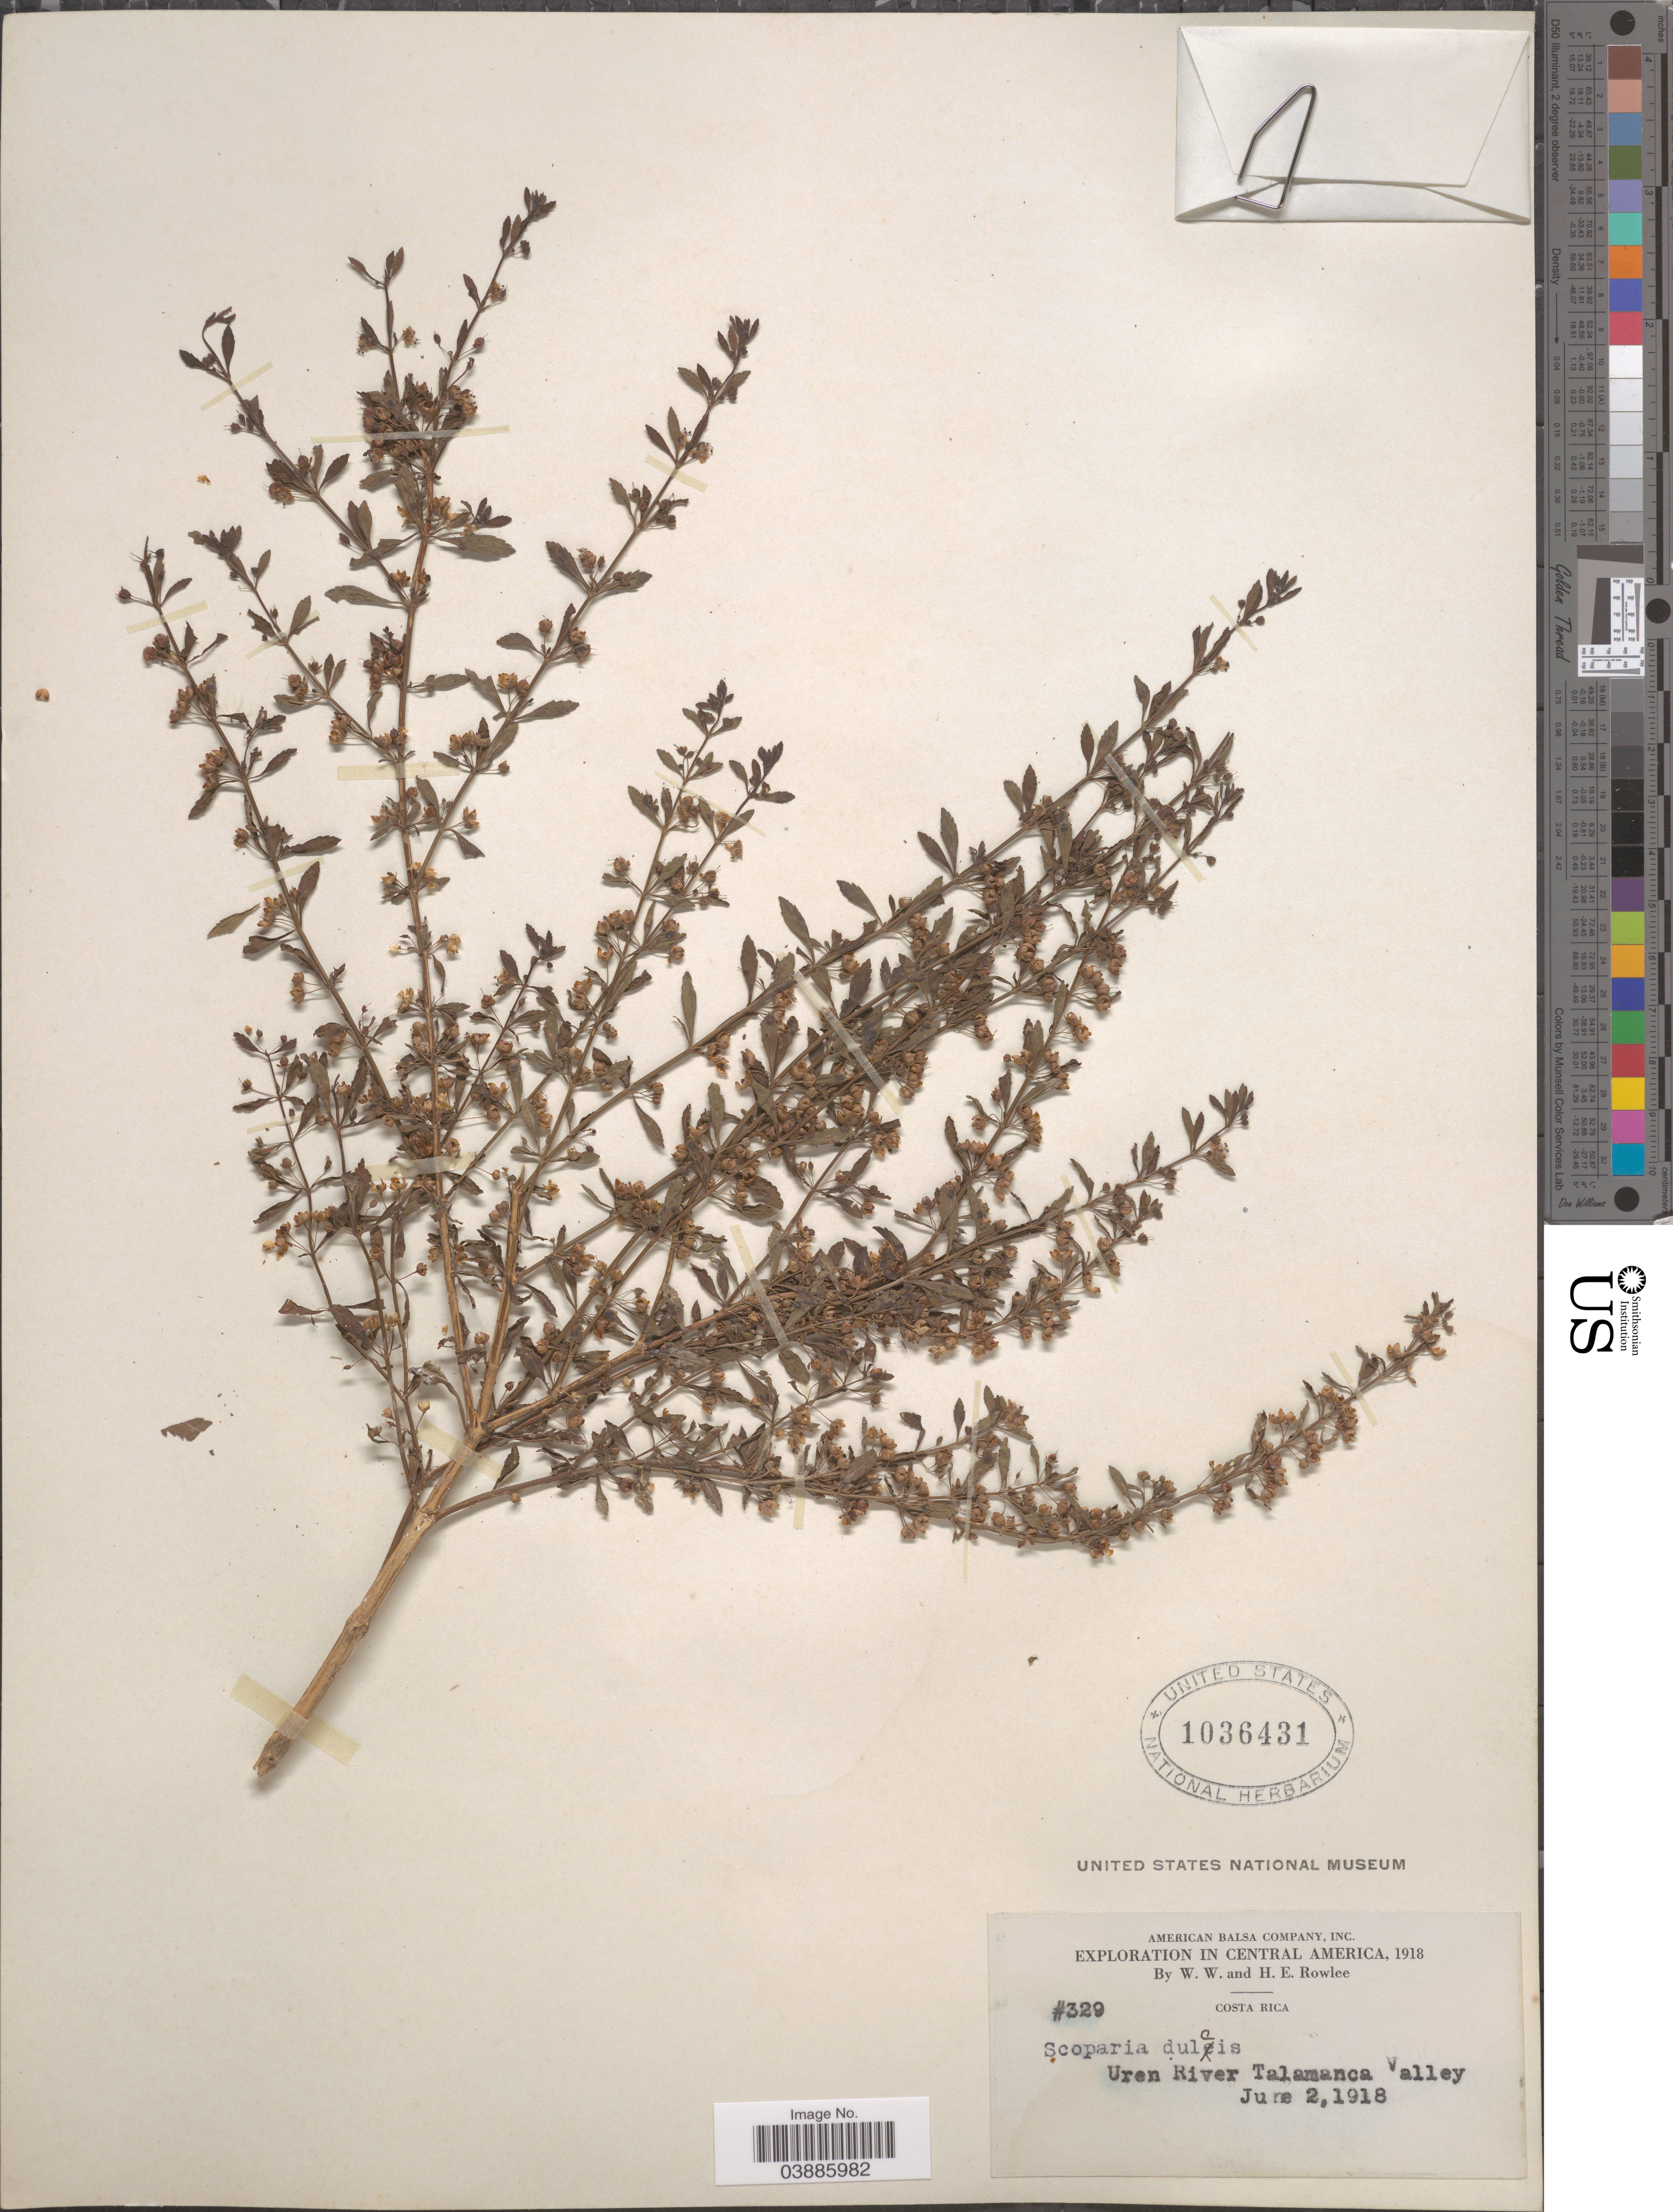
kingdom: Plantae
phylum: Tracheophyta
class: Magnoliopsida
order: Lamiales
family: Plantaginaceae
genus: Scoparia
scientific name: Scoparia dulcis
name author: L.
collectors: W. W. Rowlee & H. E. Rowlee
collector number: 329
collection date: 1918-06-02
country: Costa Rica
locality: Uren River Talamanca Valley.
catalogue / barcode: US 1036431